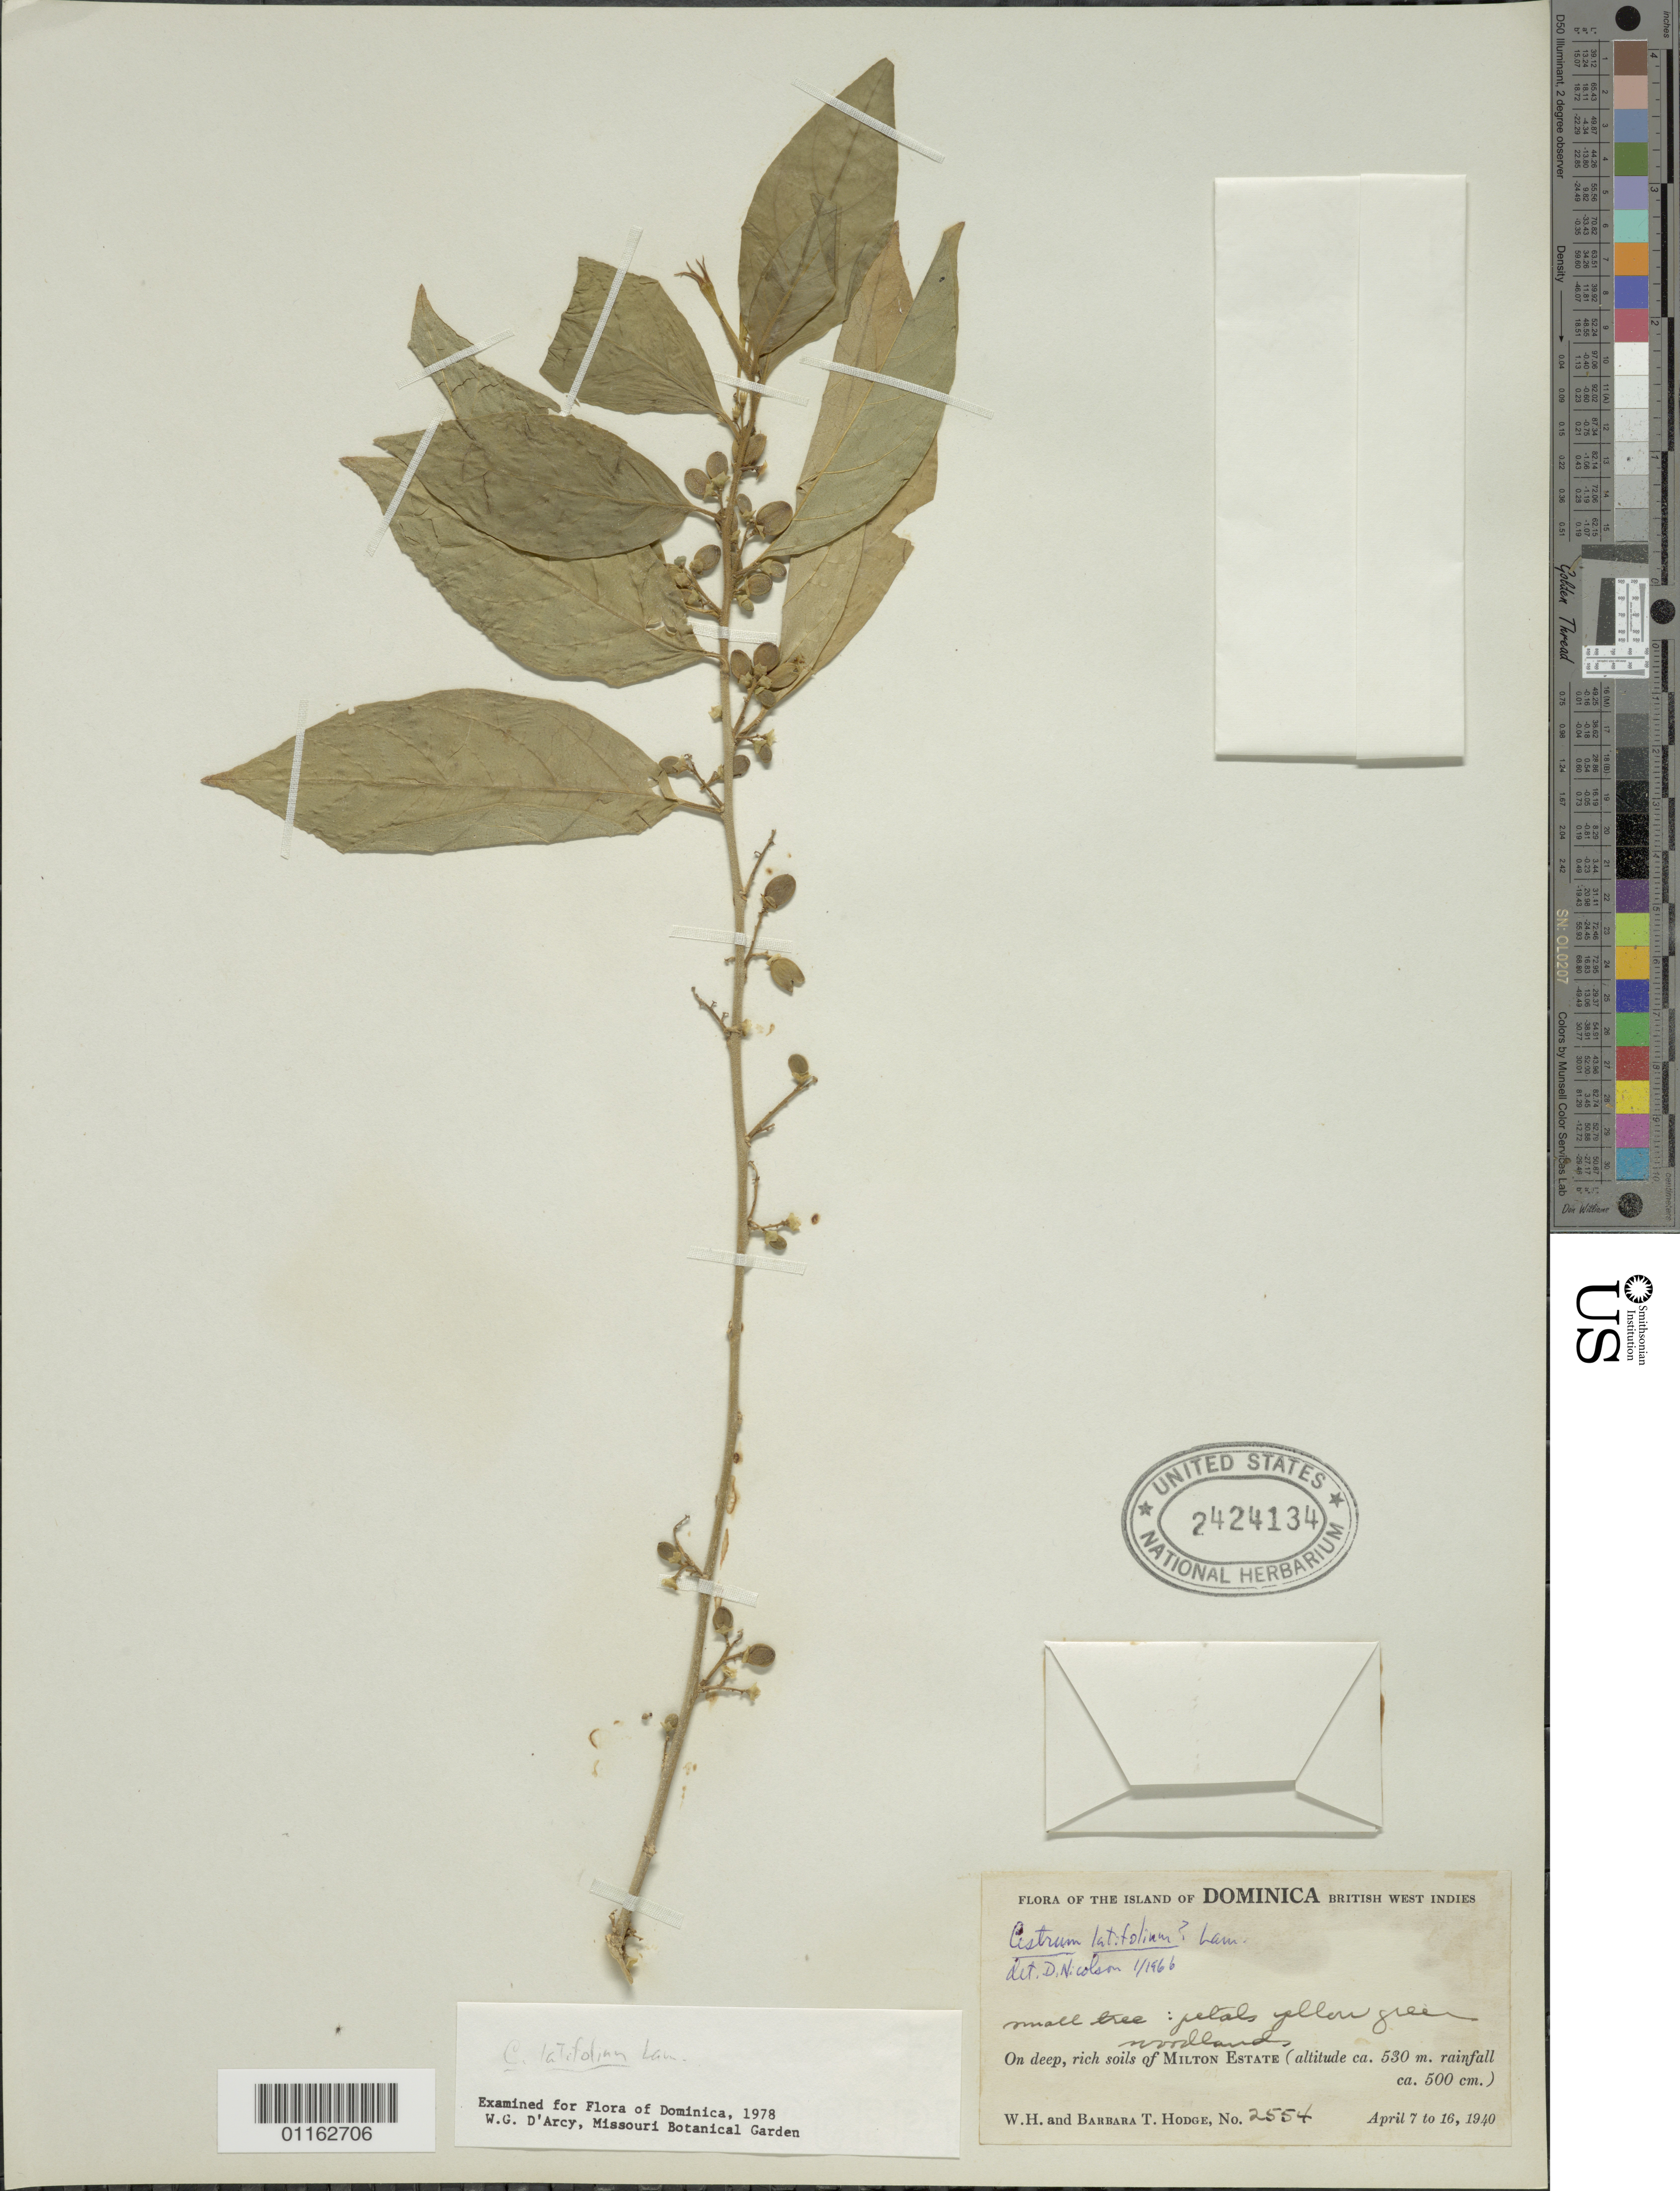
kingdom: Plantae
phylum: Tracheophyta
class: Magnoliopsida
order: Solanales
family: Solanaceae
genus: Cestrum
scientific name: Cestrum latifolium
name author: Lam.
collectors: W. Hodge & B. Hodge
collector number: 2554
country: Dominica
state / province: St. Peter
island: Dominica I.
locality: On deep, rich soils of Milton estate; woodlands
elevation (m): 530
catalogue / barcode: US 2424134